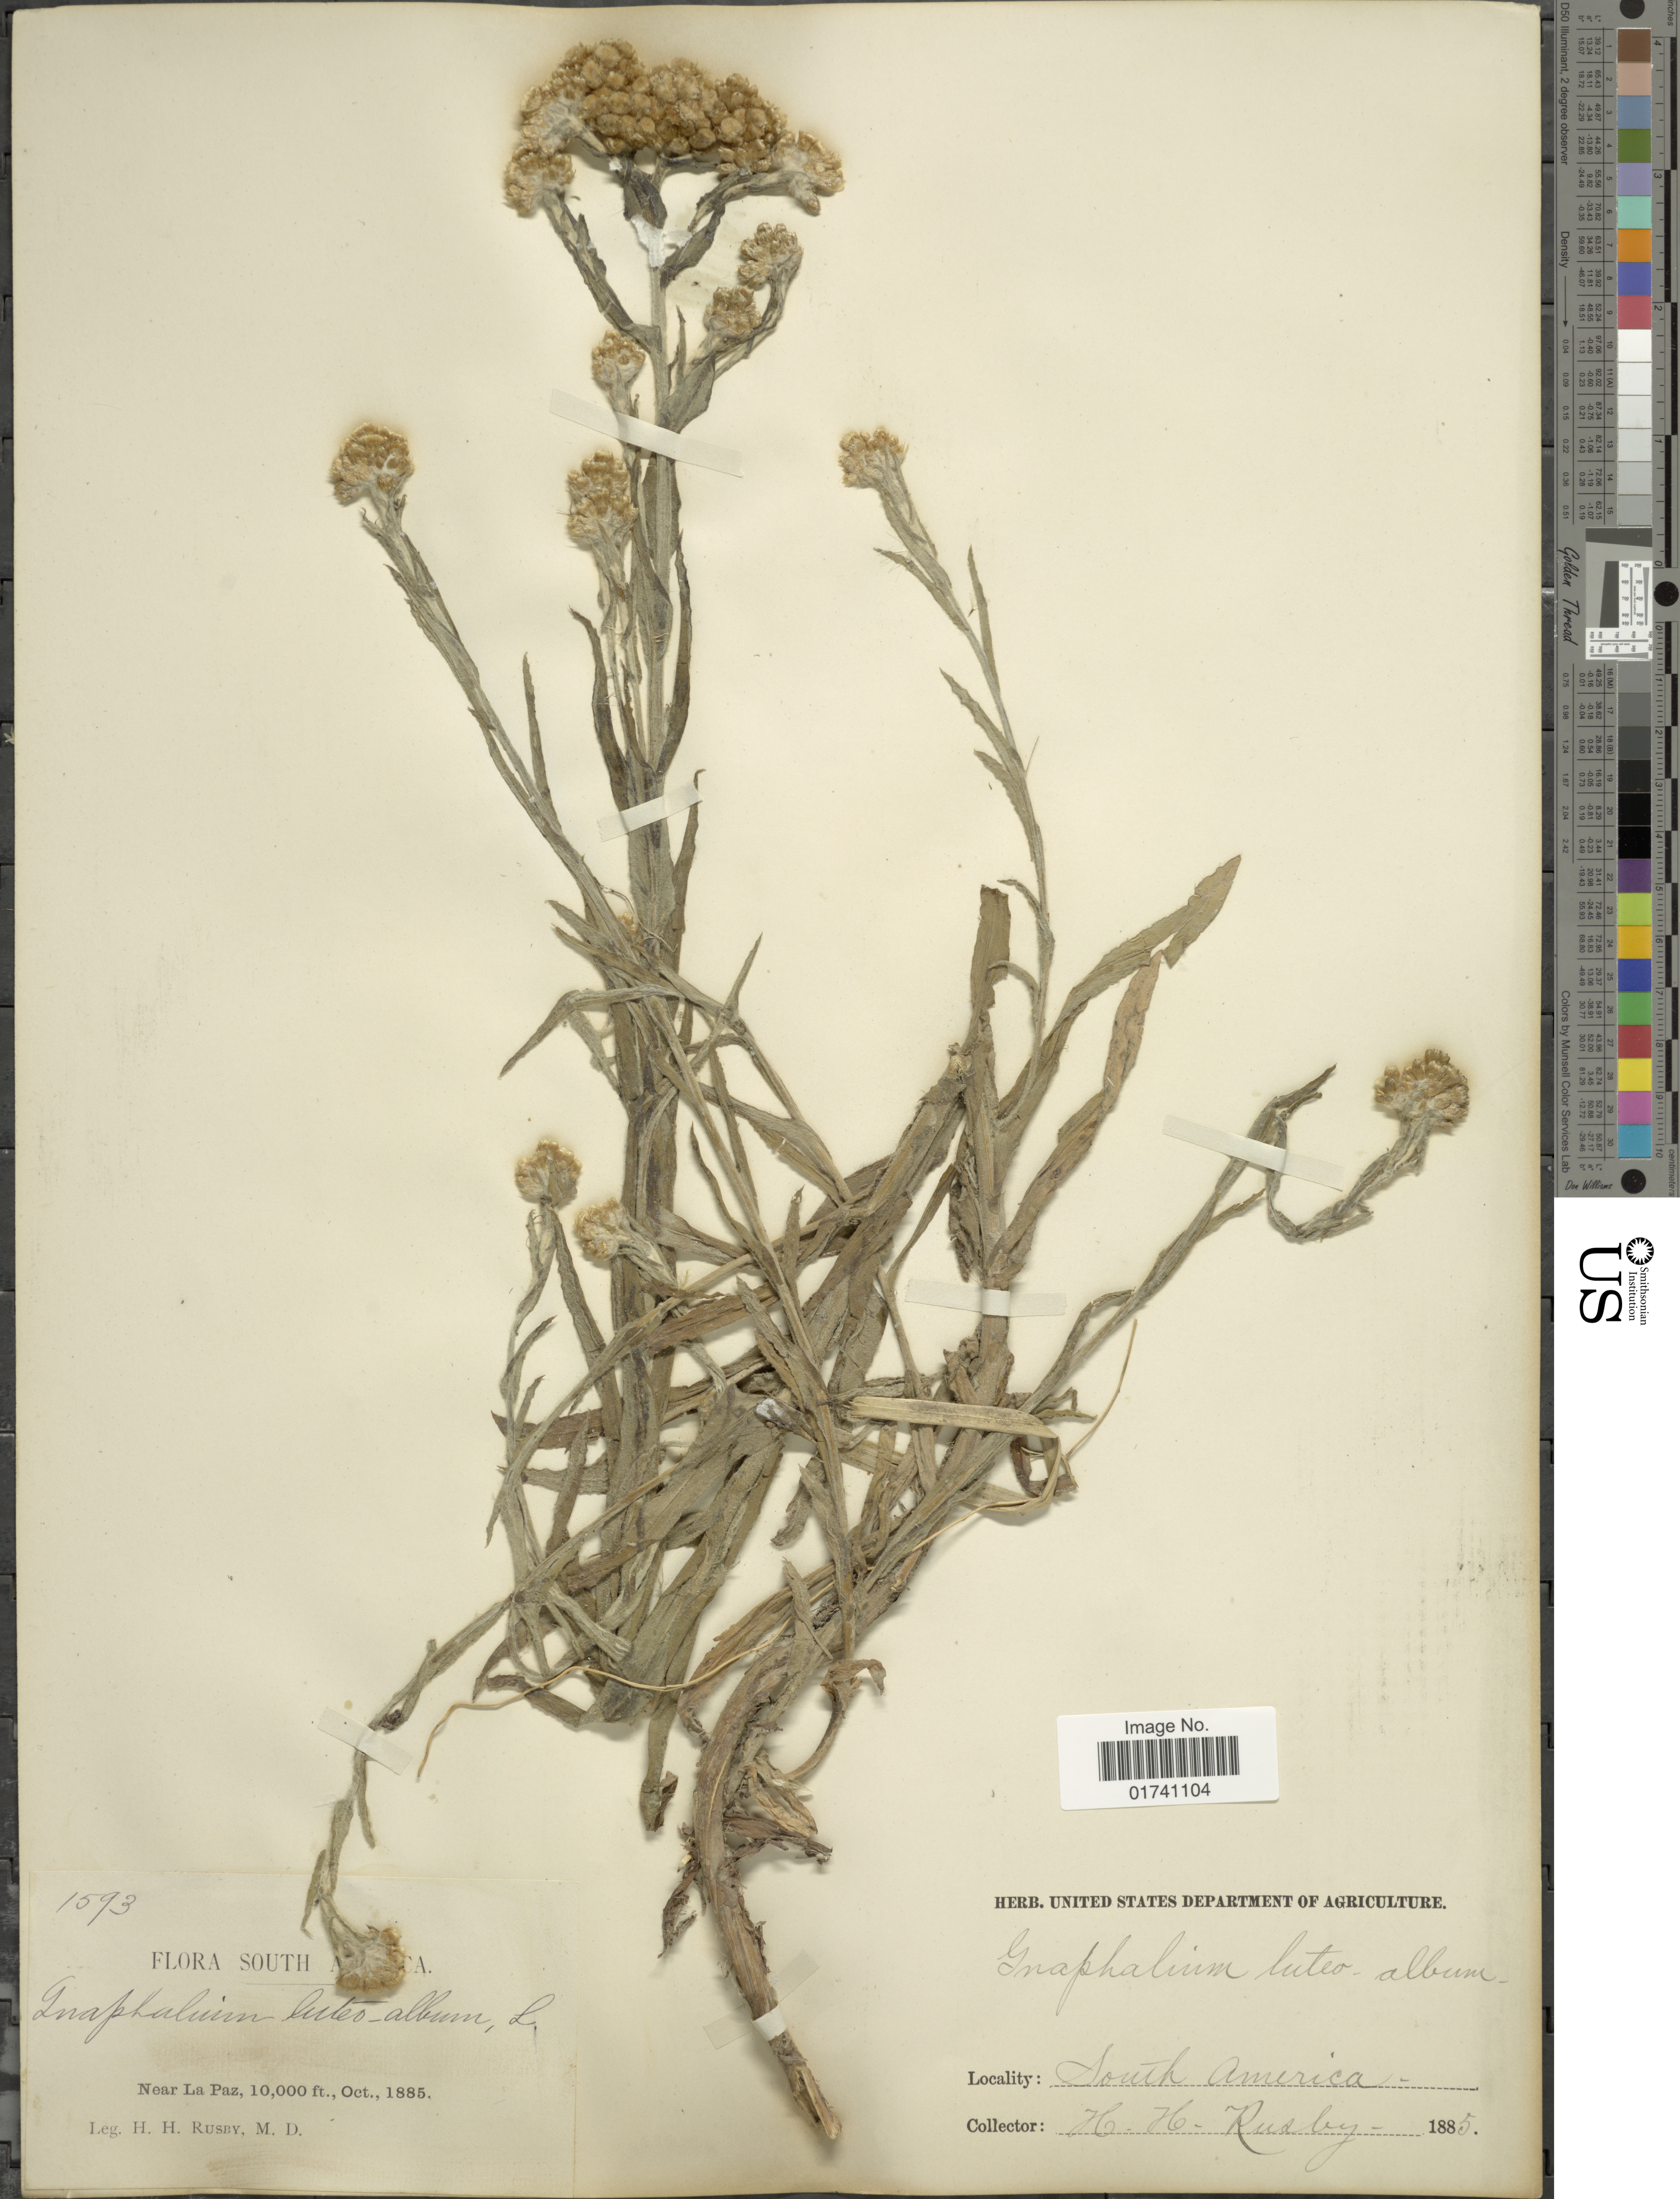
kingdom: Plantae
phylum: Tracheophyta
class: Magnoliopsida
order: Asterales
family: Asteraceae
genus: Laphangium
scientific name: Laphangium luteoalbum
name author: (L.) Tzvelev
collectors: H. H. Rusby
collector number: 1593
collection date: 1885-10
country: Bolivia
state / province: La Paz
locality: Near La Paz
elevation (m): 3048